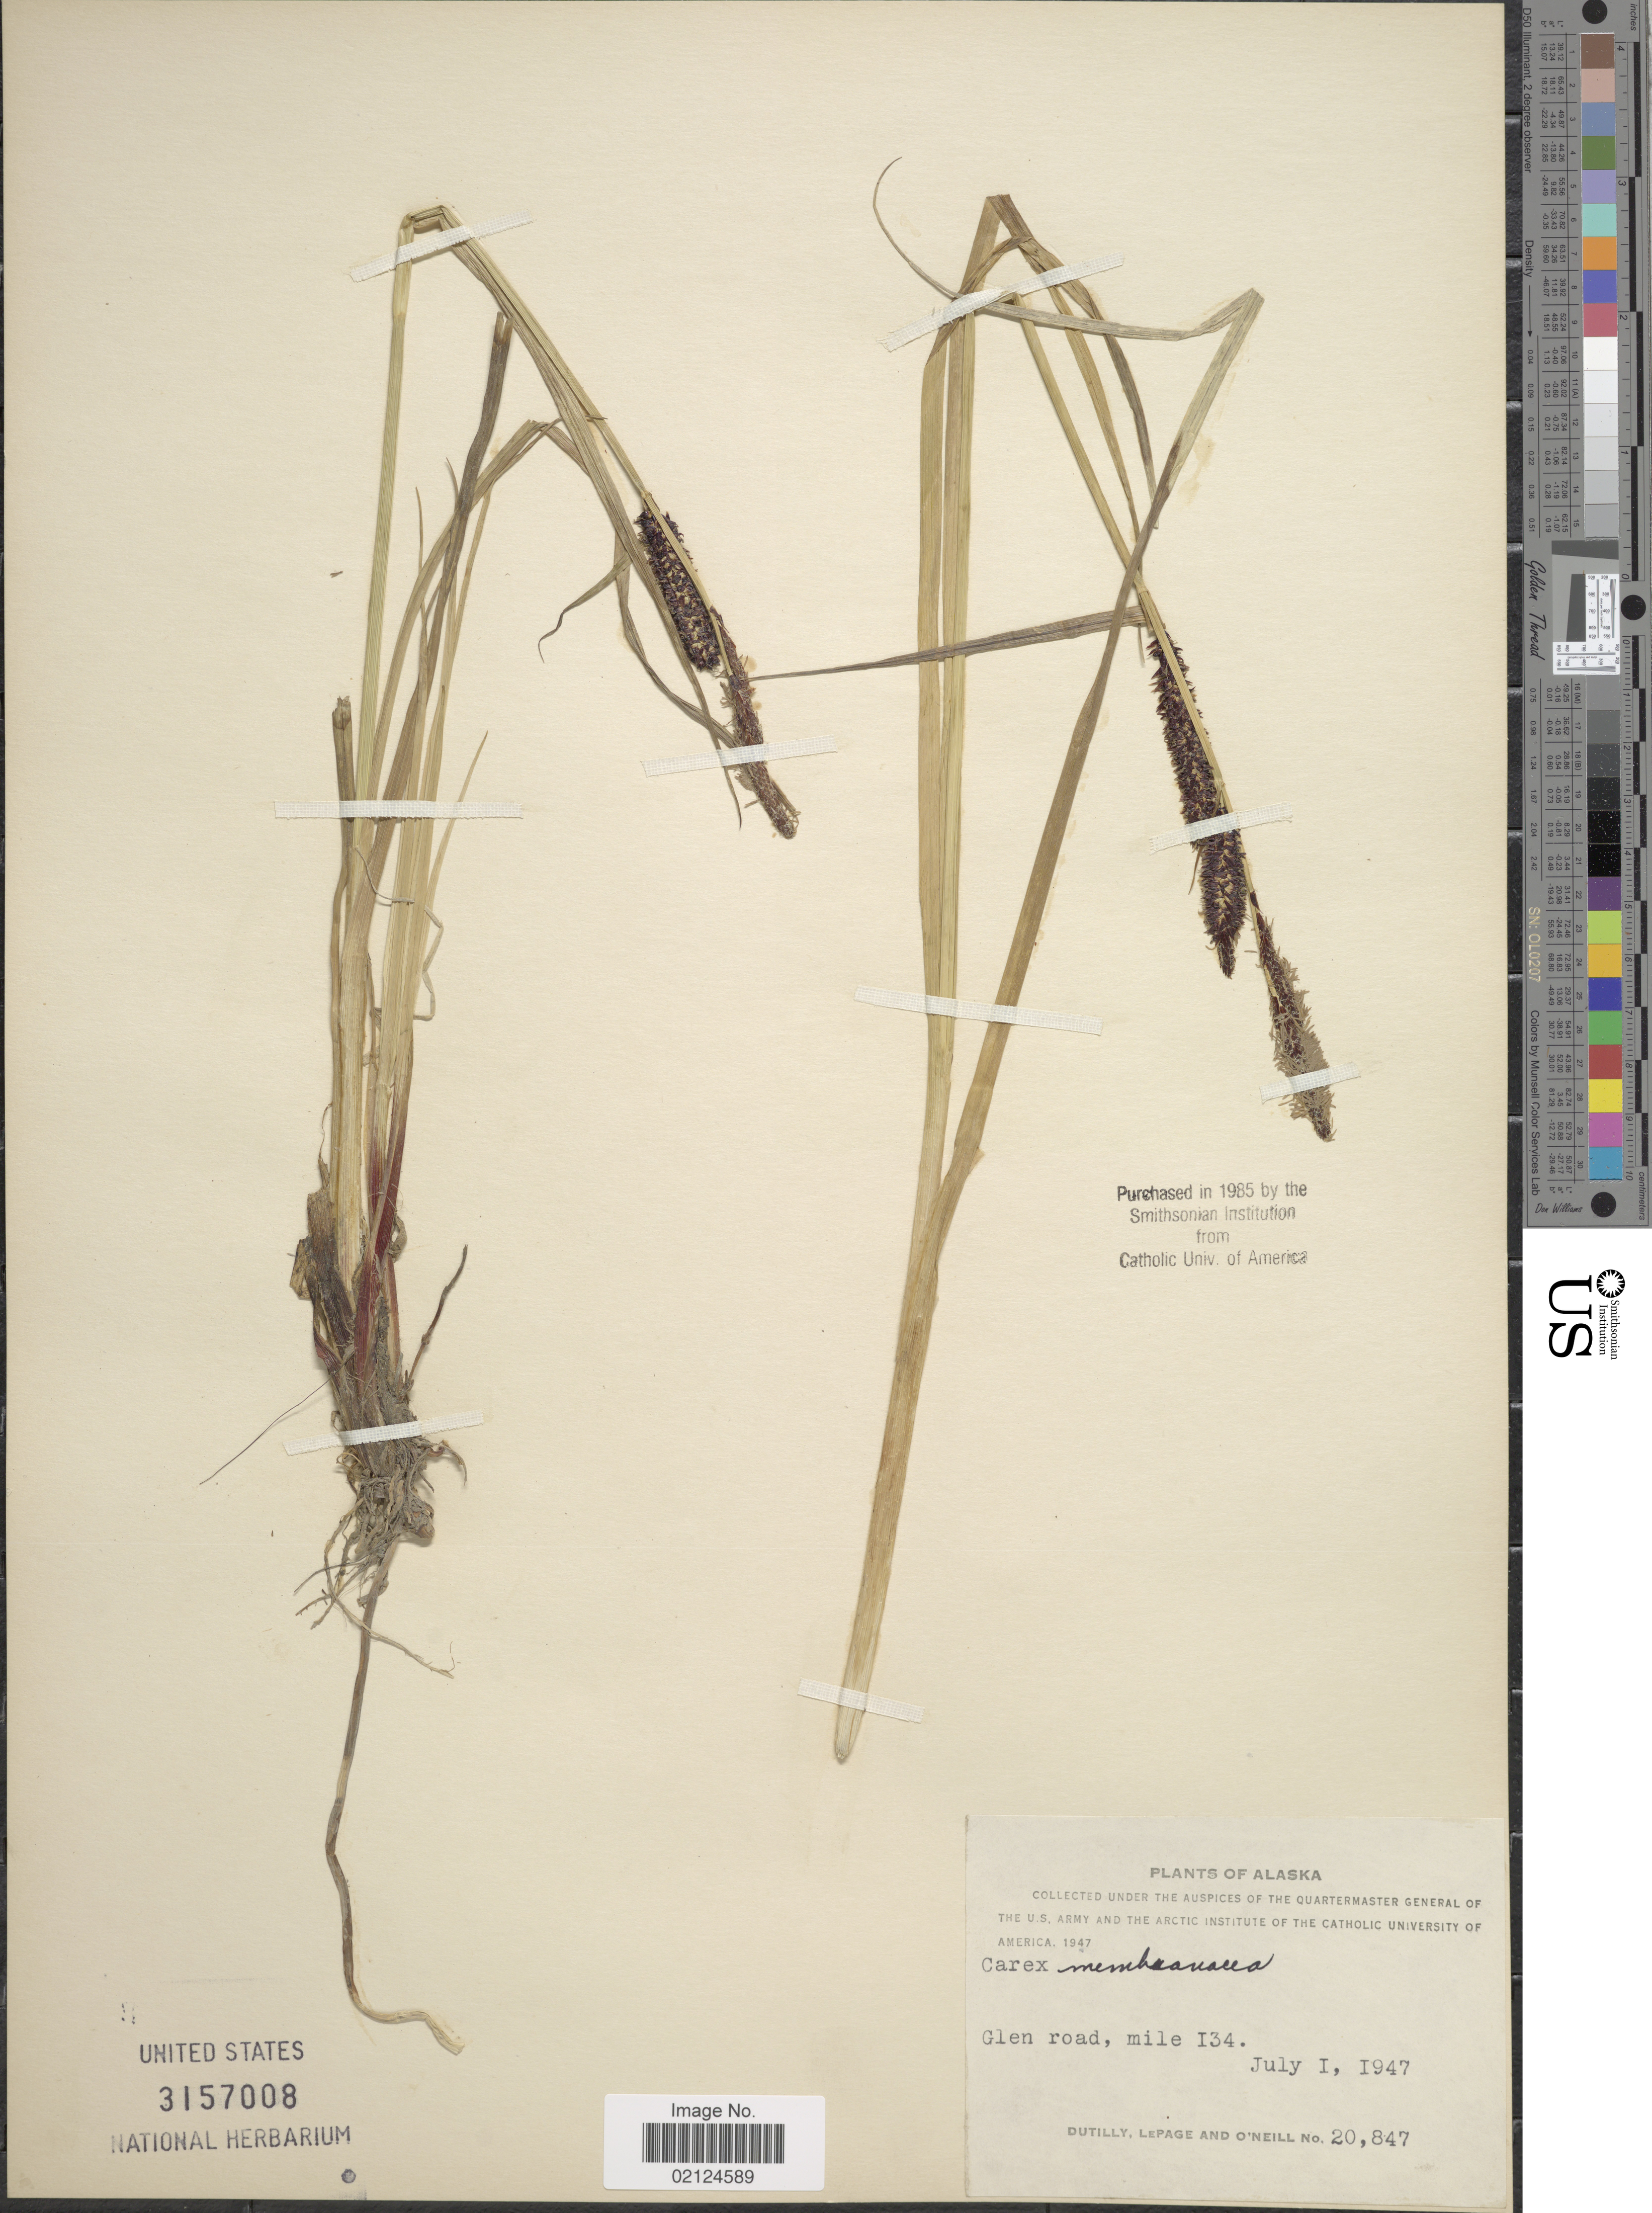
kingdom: Plantae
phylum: Tracheophyta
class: Liliopsida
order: Poales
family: Cyperaceae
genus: Carex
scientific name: Carex membranacea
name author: Hook.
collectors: -. Dutilly, -. LePage & O' Neill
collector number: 20847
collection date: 1947-07-01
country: United States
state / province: Alaska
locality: Glen road, mile 134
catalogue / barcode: US 3157008